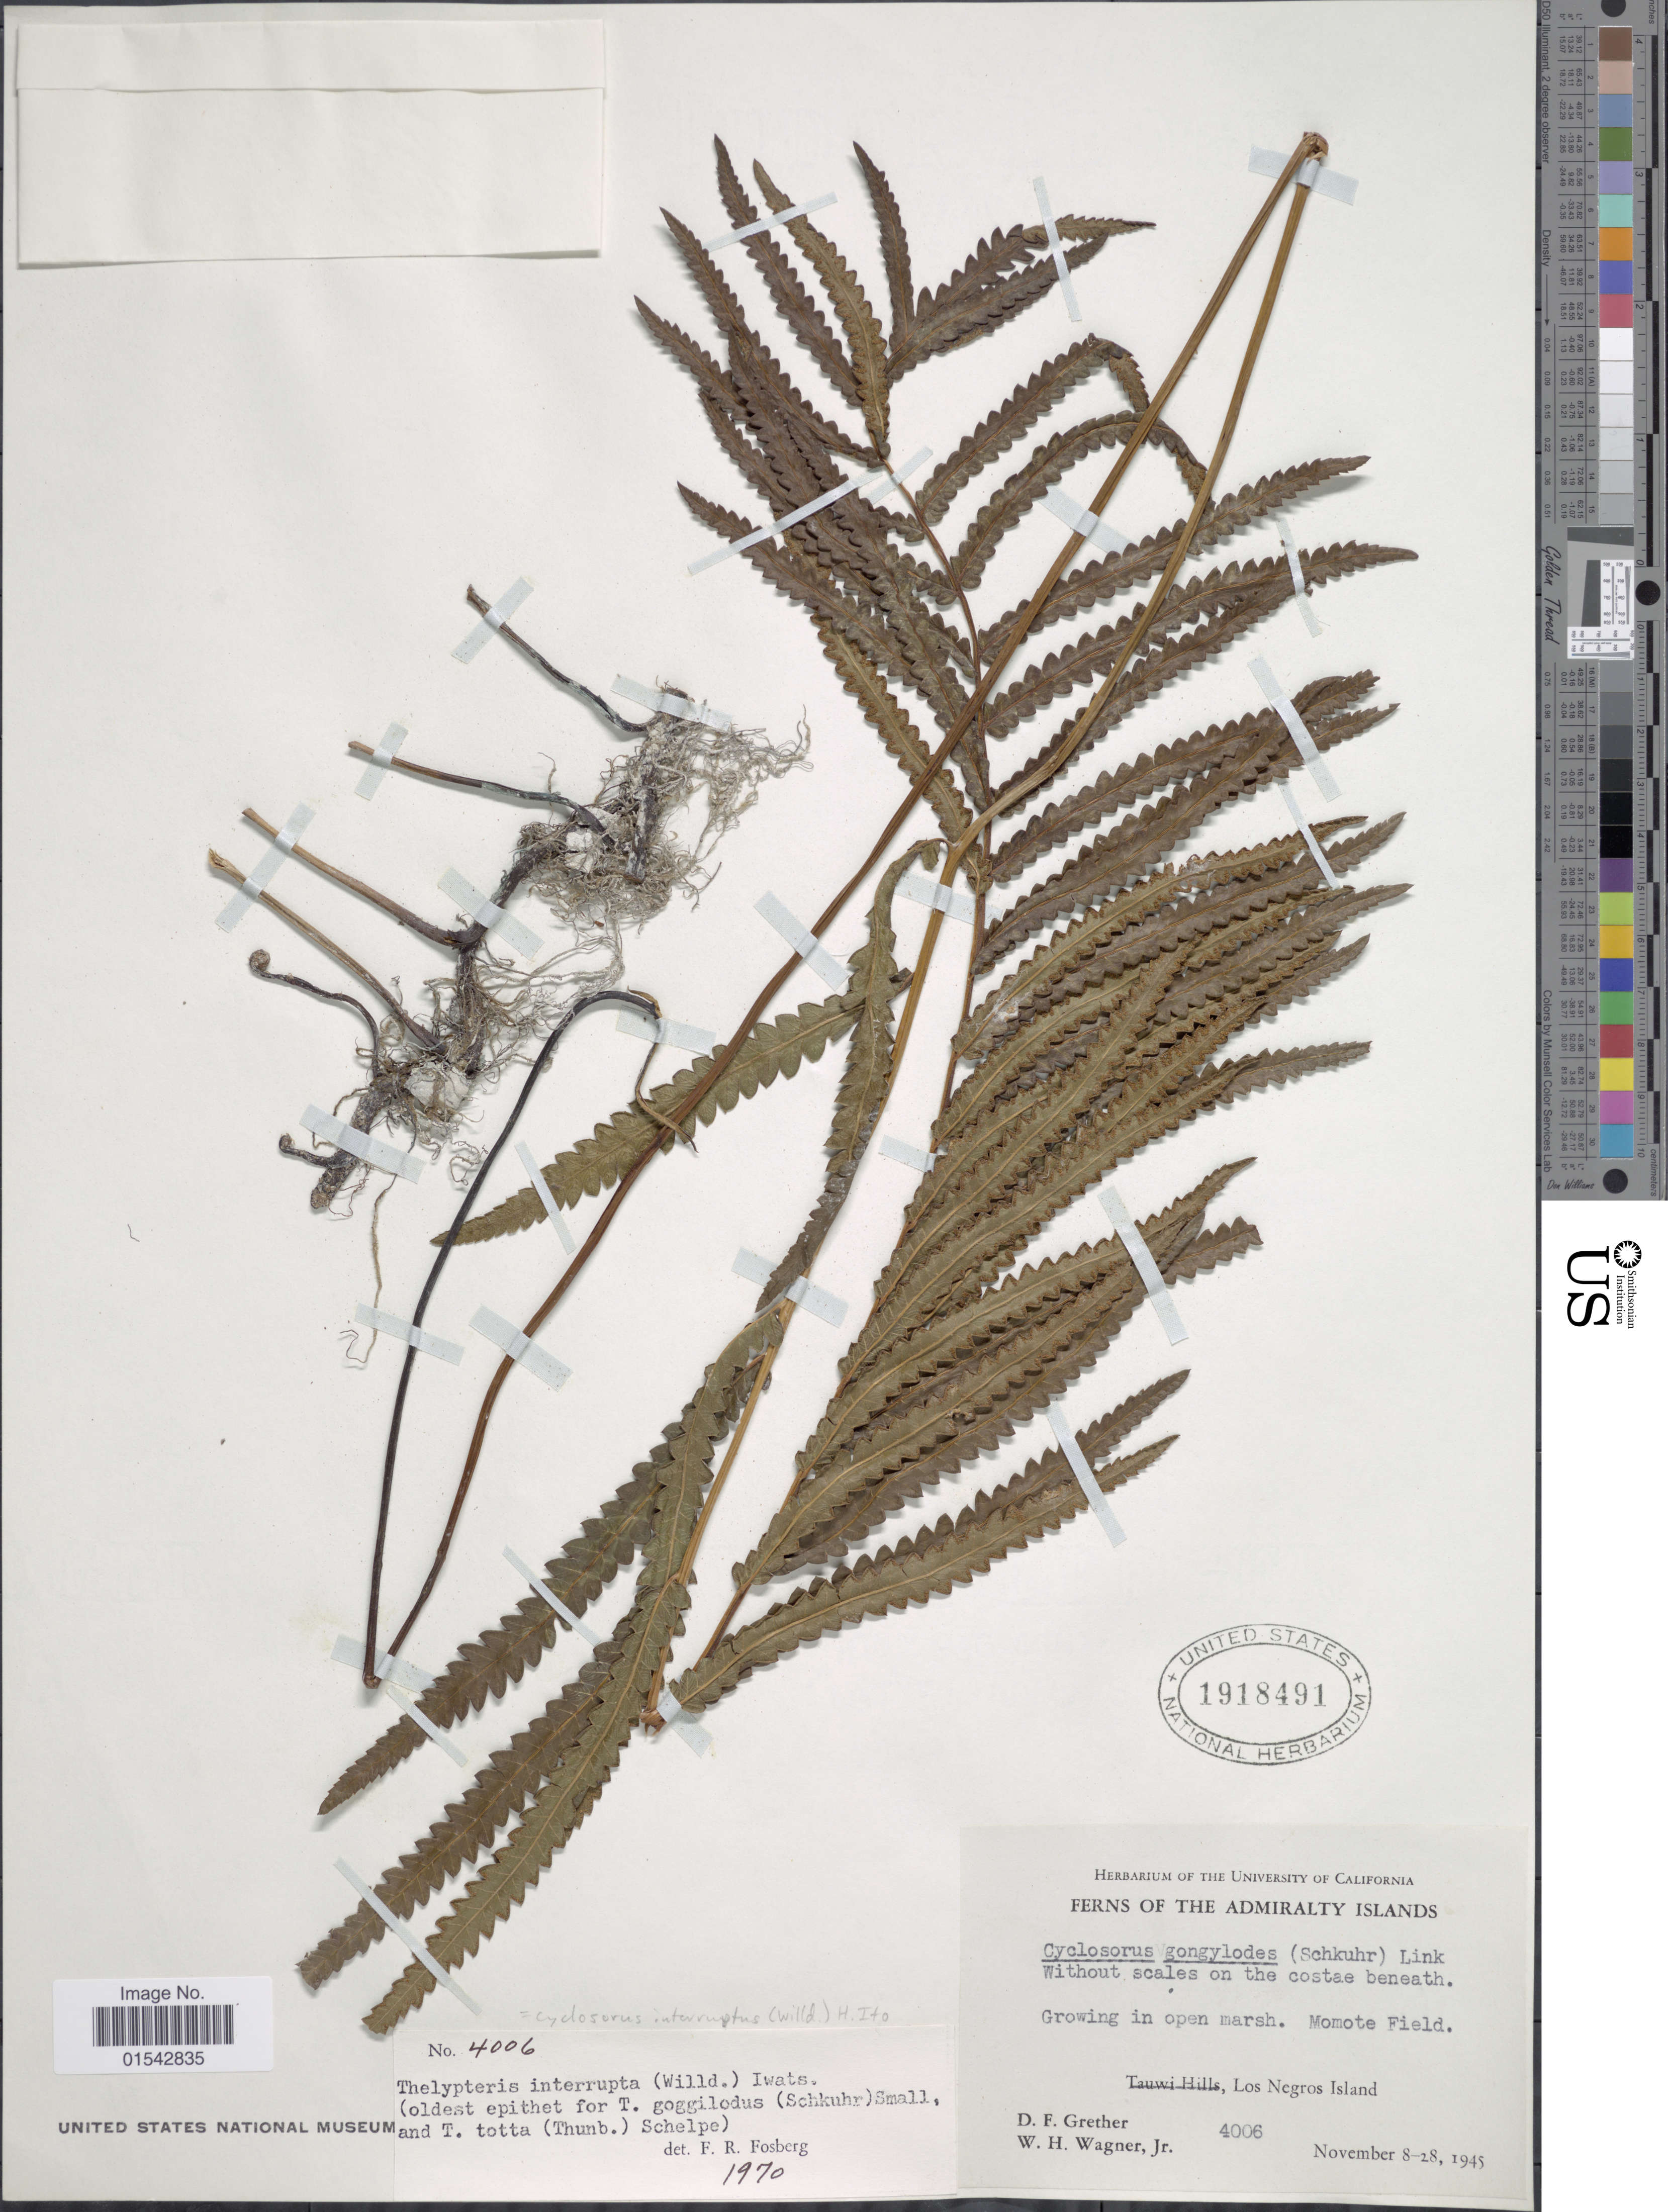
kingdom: Plantae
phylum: Tracheophyta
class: Polypodiopsida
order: Polypodiales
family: Thelypteridaceae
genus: Cyclosorus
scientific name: Cyclosorus interruptus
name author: (Willd.) H. Itô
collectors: D. F. Grether & W. H. Wagner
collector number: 4006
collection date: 1945-11-08/1945-11-28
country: Papua New Guinea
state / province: Manus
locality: The Admiralty Islands, Los Negros Island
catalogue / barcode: US 1918491